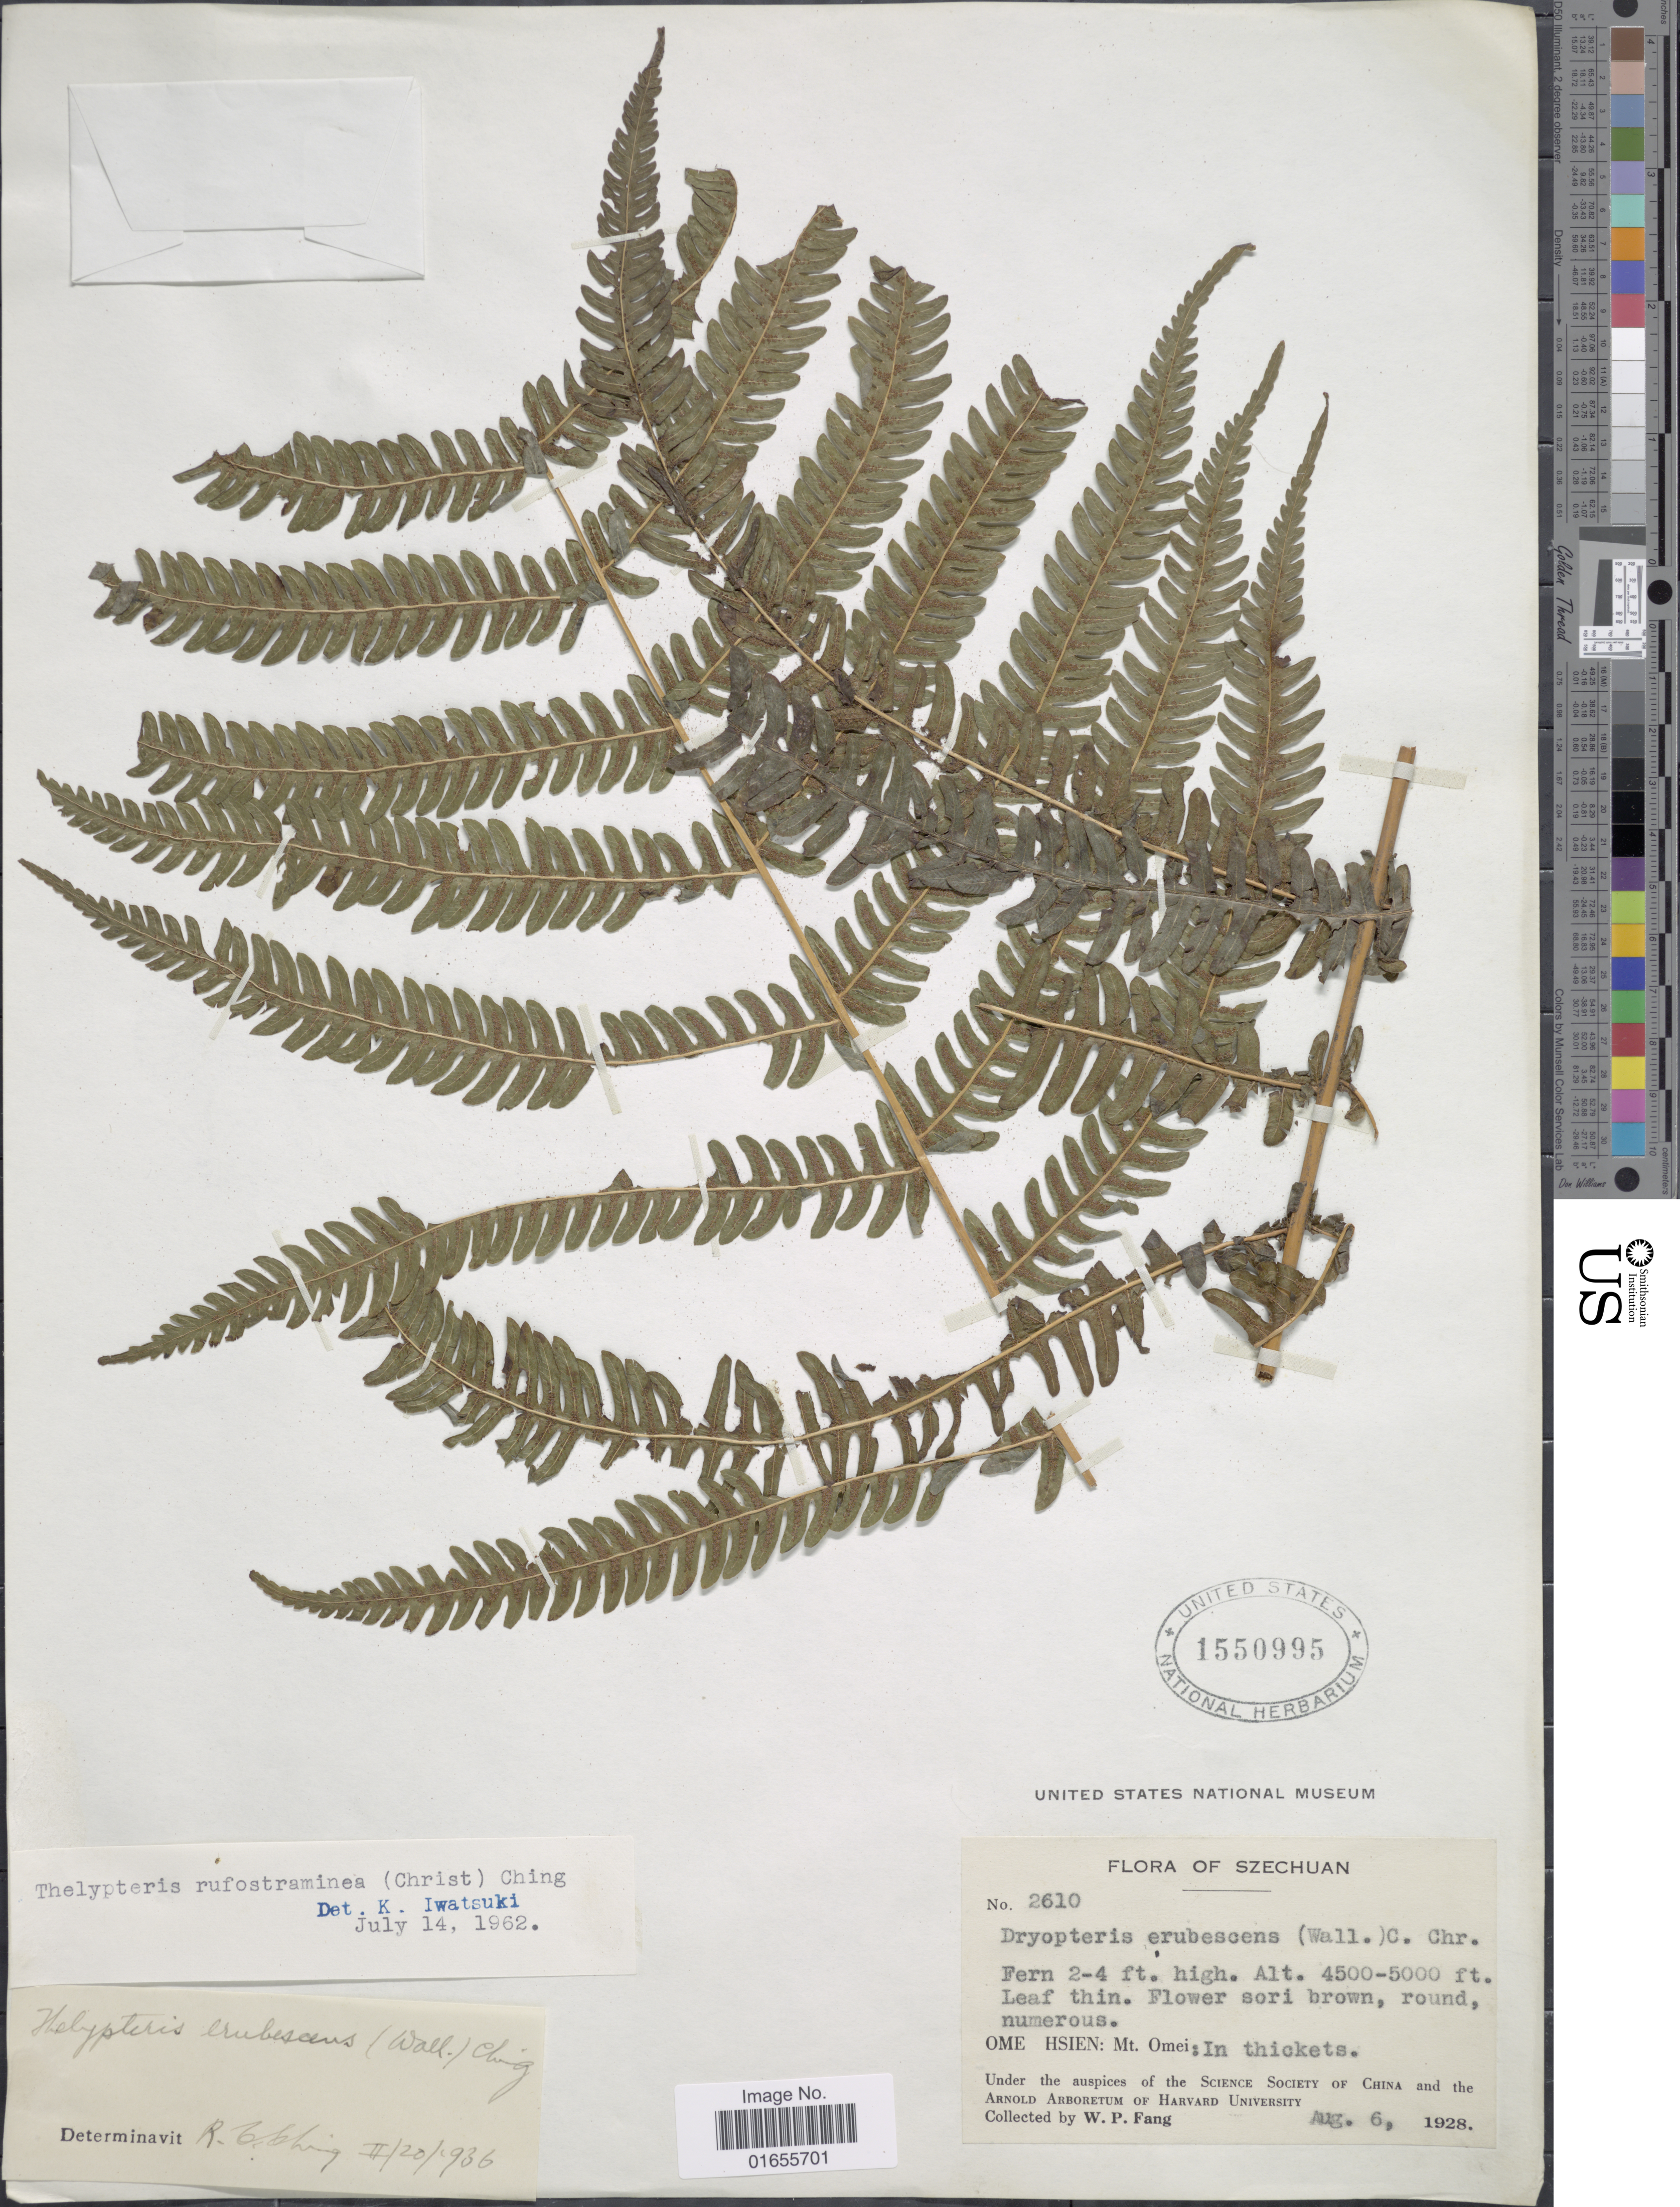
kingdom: Plantae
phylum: Tracheophyta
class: Polypodiopsida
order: Polypodiales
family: Thelypteridaceae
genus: Glaphyropteridopsis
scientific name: Glaphyropteridopsis rufostraminea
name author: (Christ) Ching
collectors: W. P. Fang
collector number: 2610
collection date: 1928-08-06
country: China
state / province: Sichuan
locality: Szechuan, Ome Hsien: Mt. Omei: In thickets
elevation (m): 1372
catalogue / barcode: US 1550995